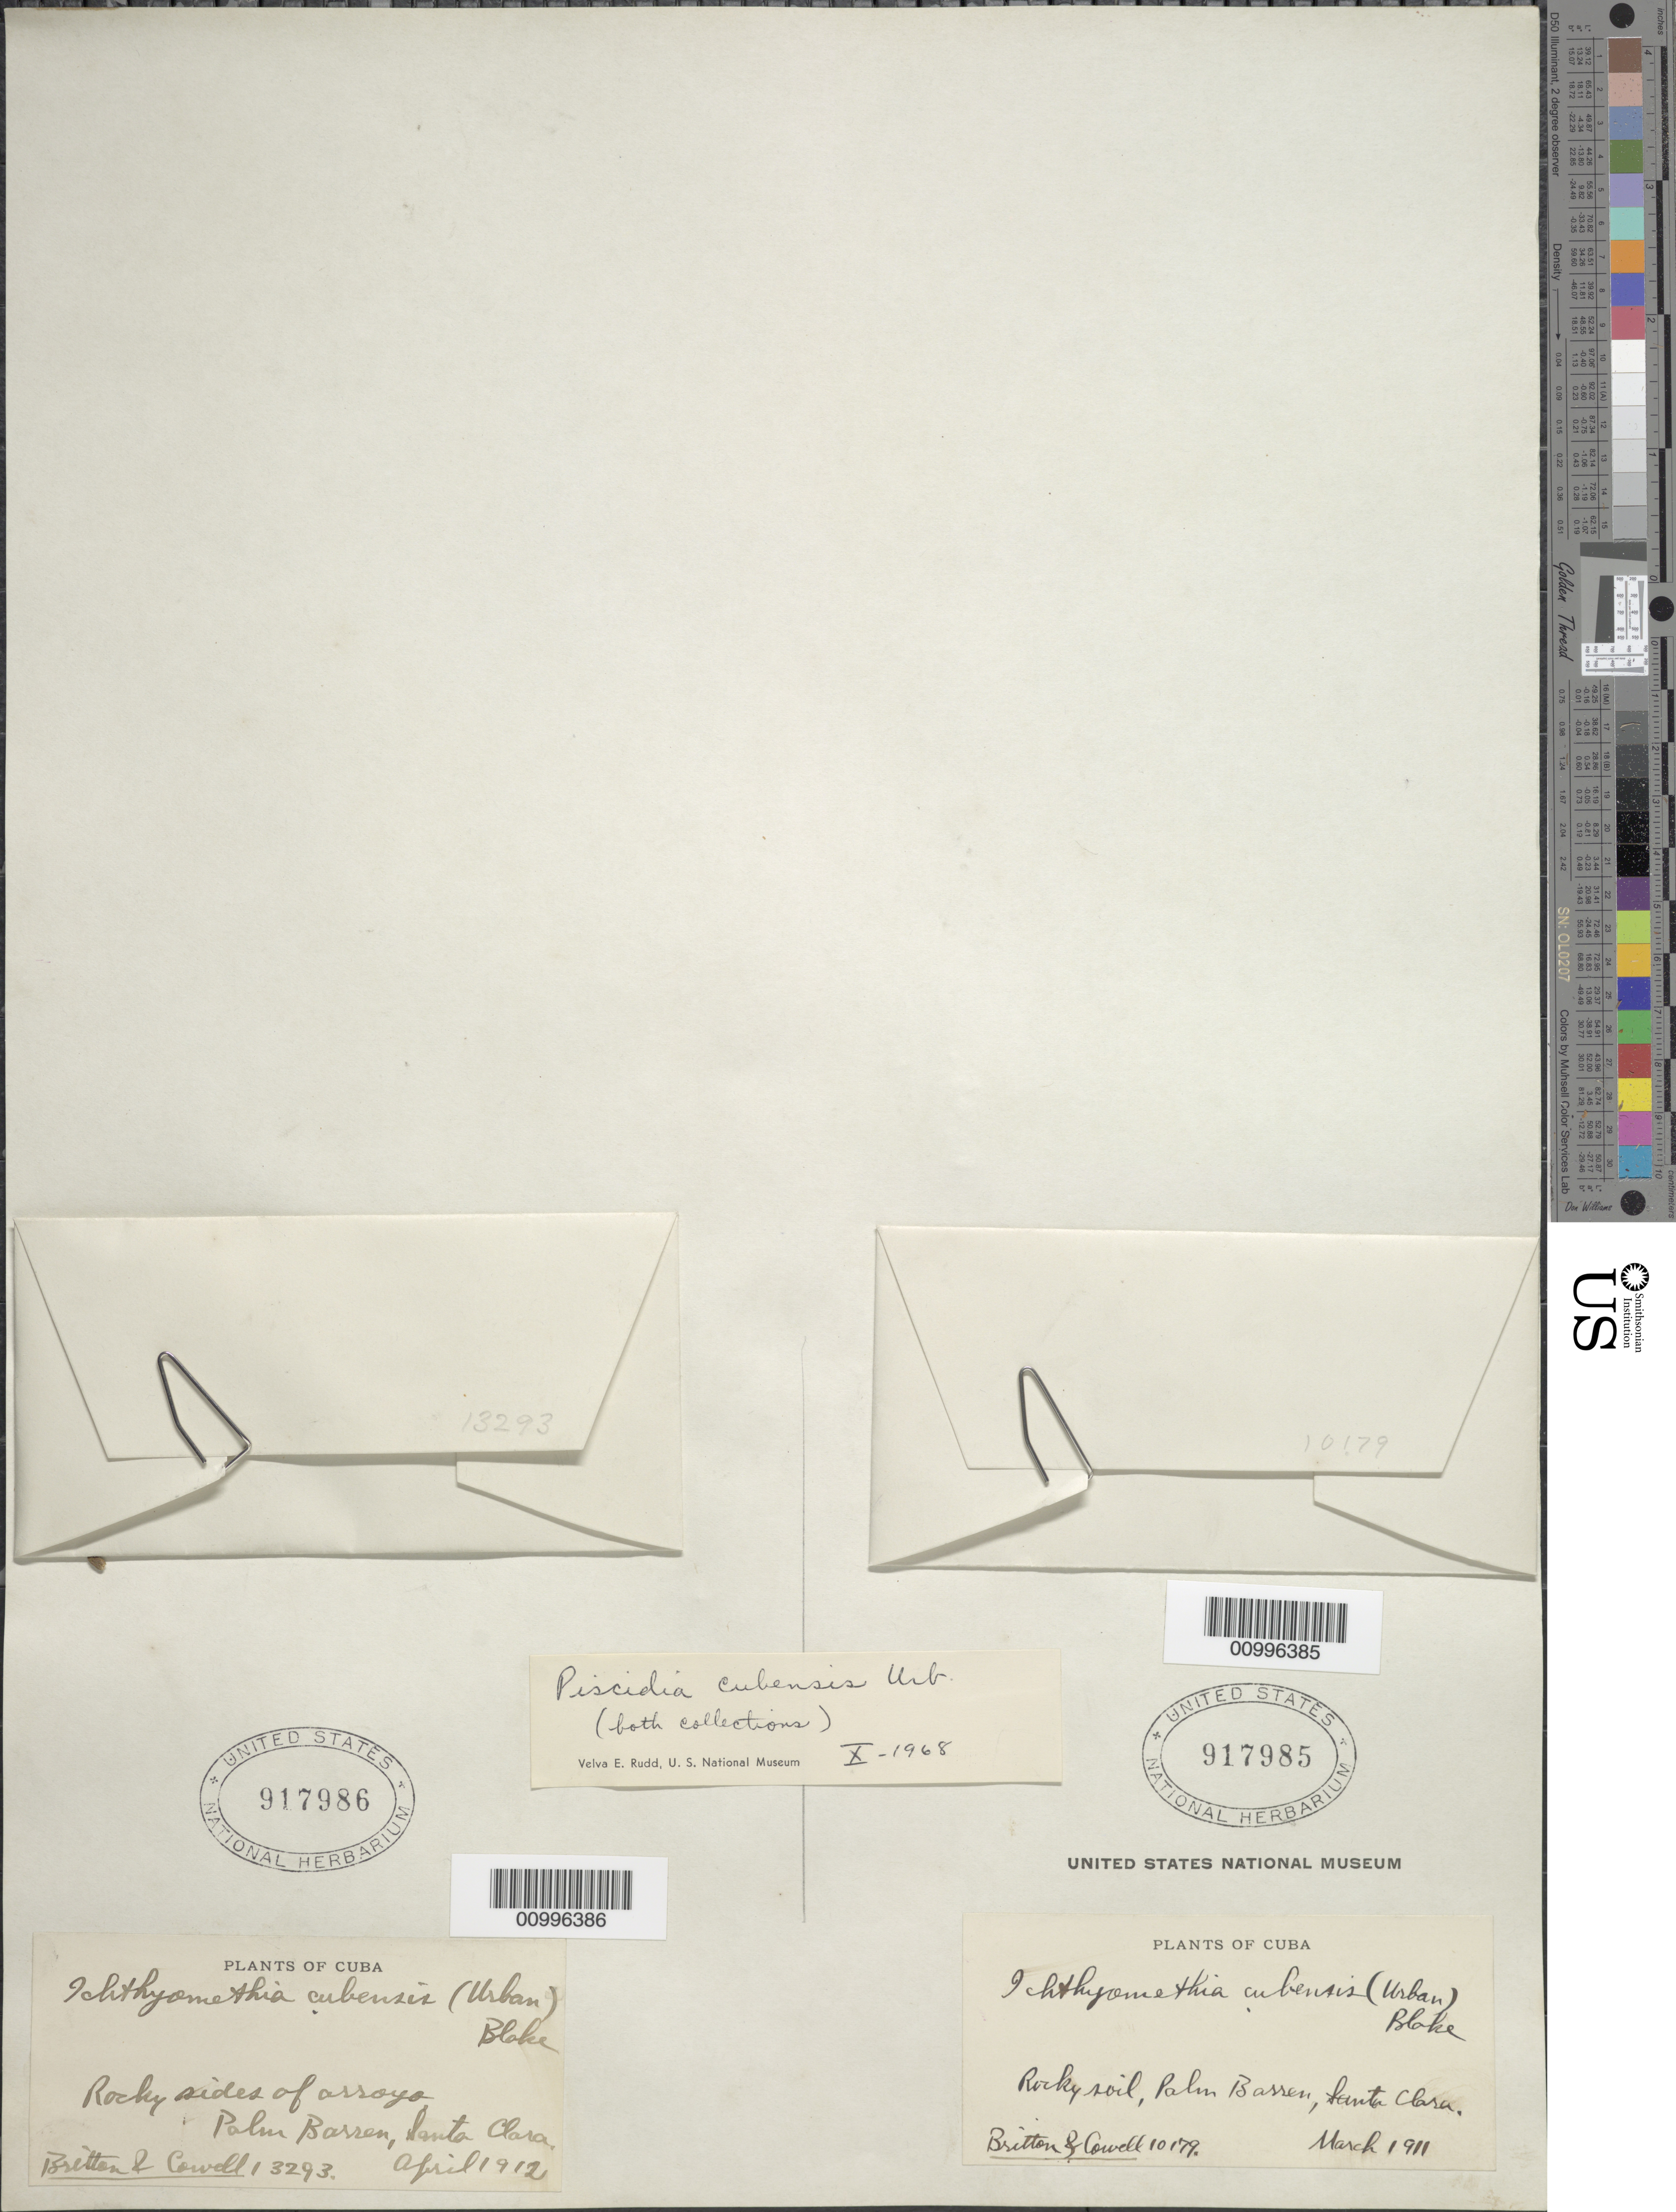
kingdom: Plantae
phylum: Tracheophyta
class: Magnoliopsida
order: Fabales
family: Fabaceae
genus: Piscidia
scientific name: Piscidia cubensis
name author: Urb.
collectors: N. Britton & J. F. Cowell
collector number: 10179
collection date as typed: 21 Mar 1911 to 22 Mar 1911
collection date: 1911-03/1911-03-22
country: Cuba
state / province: Villa Clara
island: Cuba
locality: Santa Clara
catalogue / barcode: US 915985